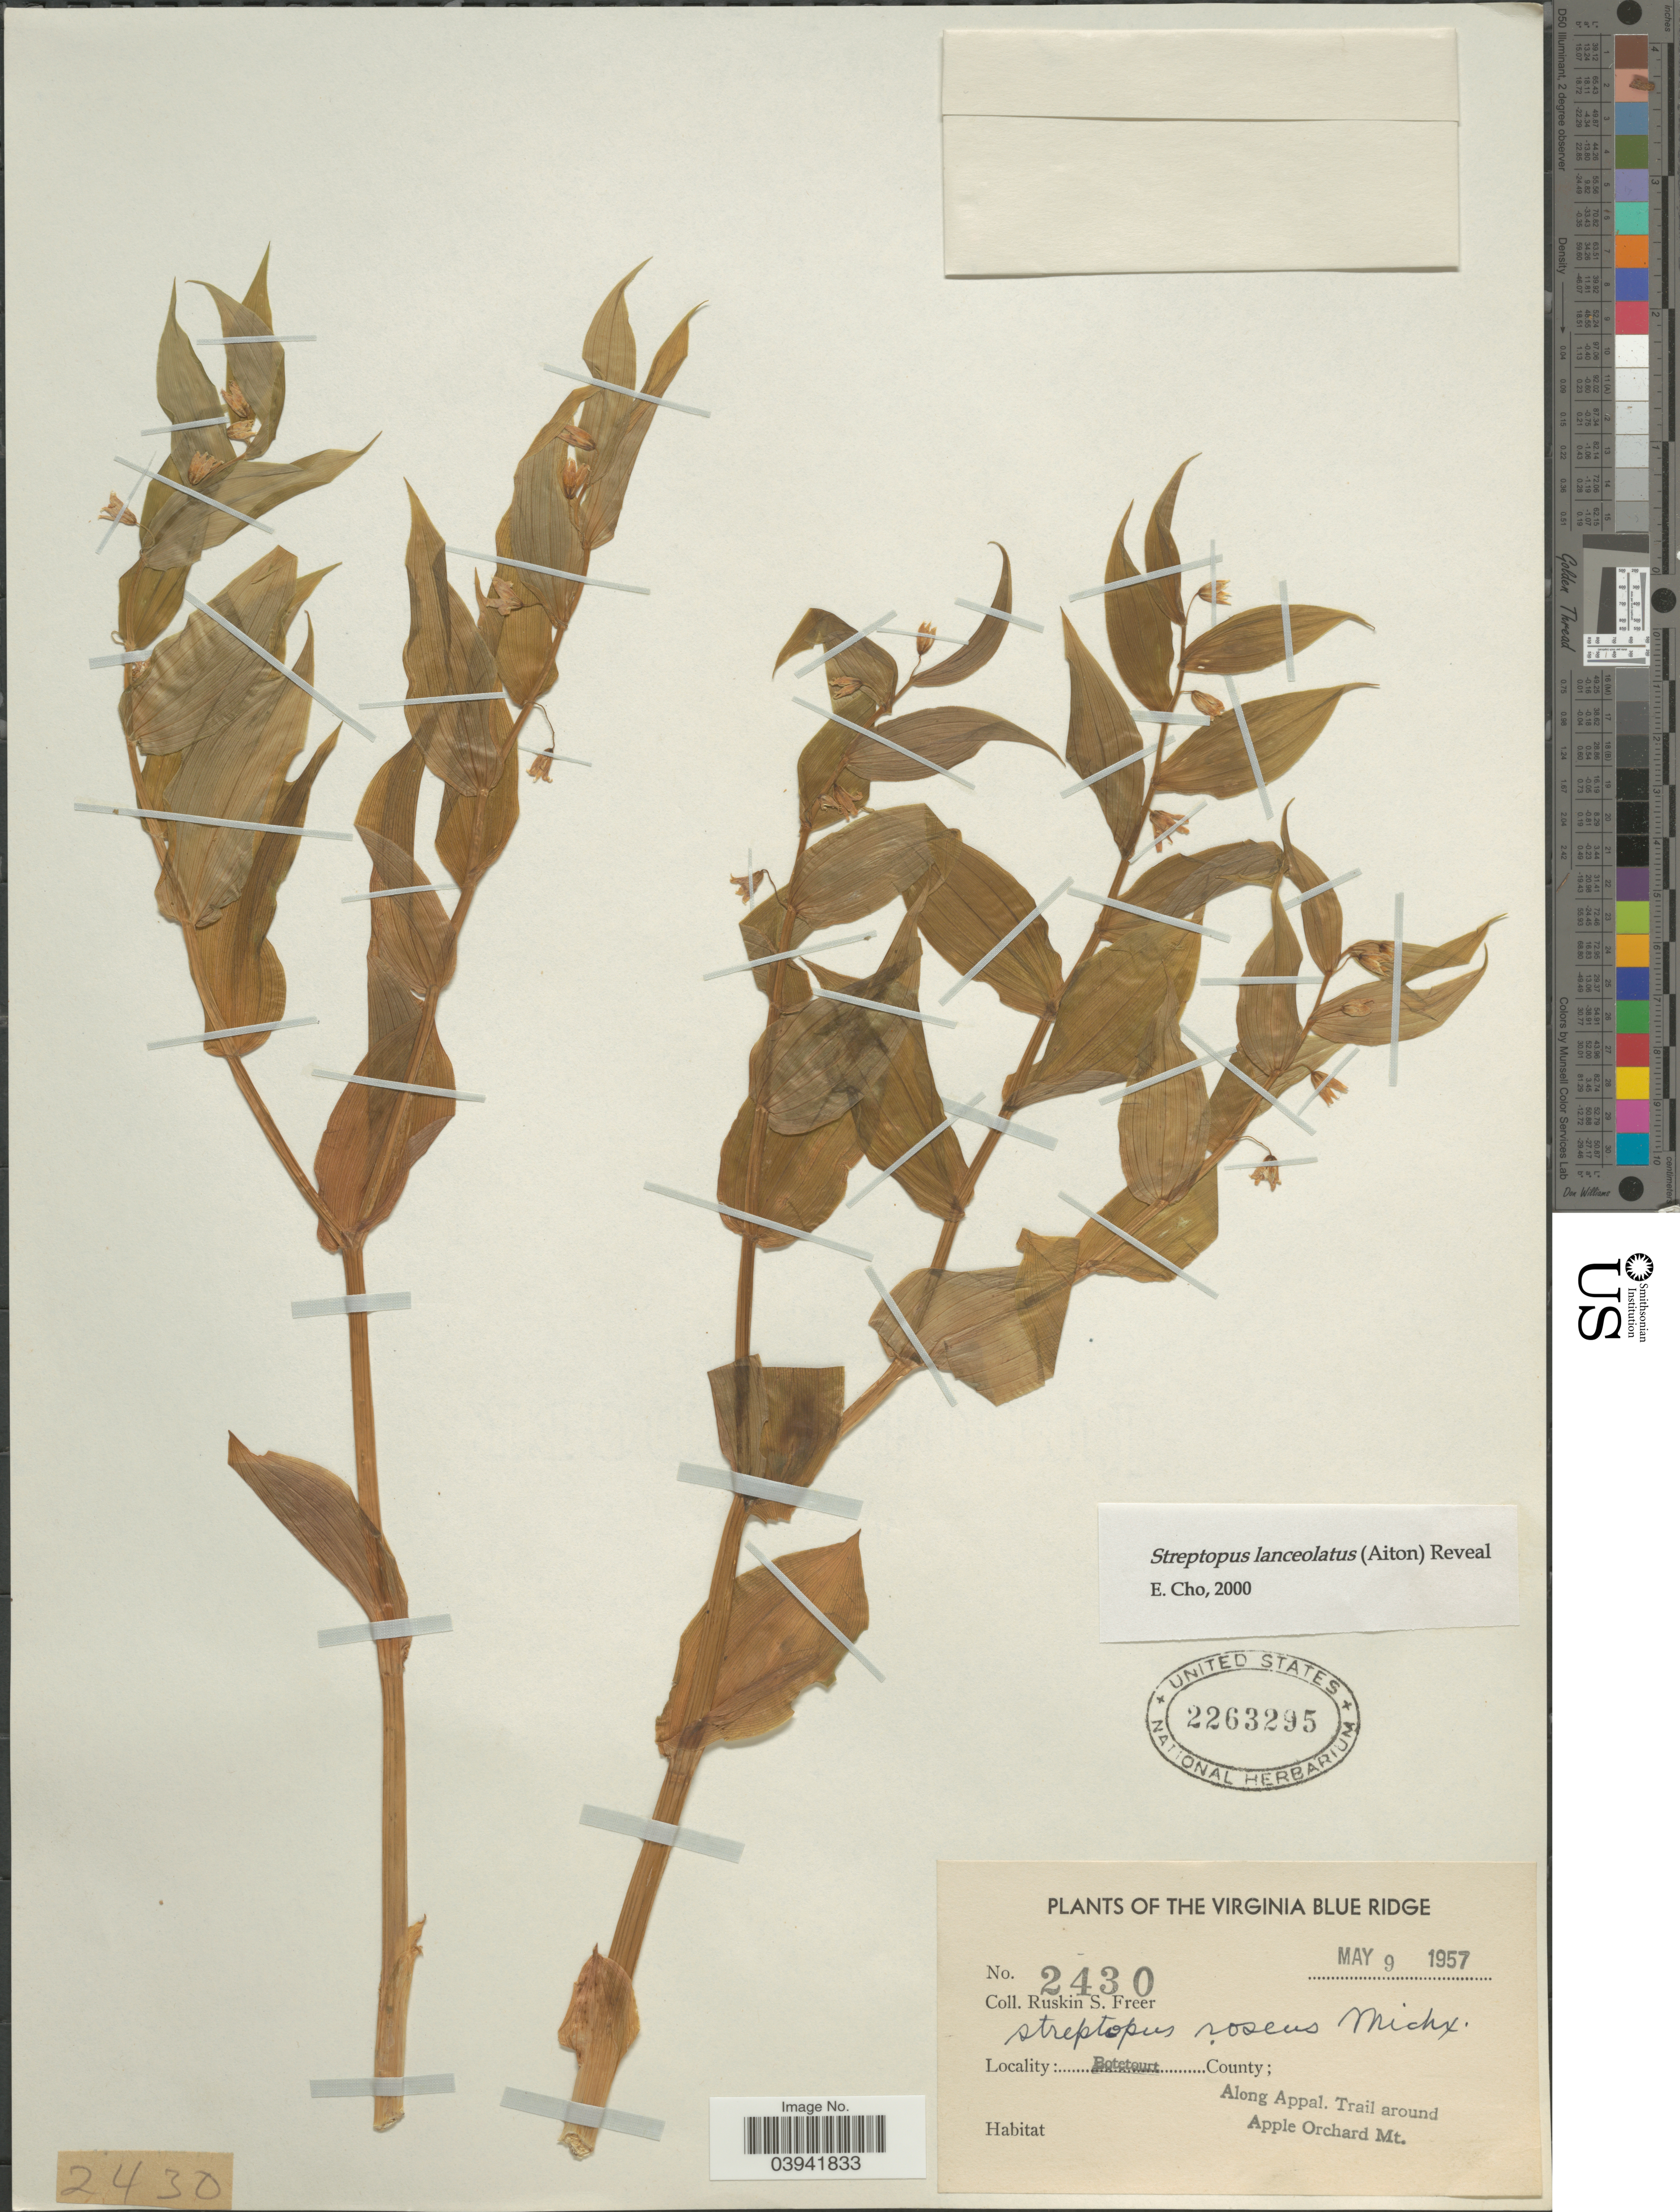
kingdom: Plantae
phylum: Tracheophyta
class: Liliopsida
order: Liliales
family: Liliaceae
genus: Streptopus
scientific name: Streptopus lanceolatus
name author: (Aiton) Reveal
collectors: R. Freer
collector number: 2430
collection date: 1957-05-09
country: United States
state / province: Virginia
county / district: Botetourt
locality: The Virginia Blue Ridge. Botetourt County; Along Appal. Trail around Apple Orchard Mt.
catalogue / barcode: US 2263295